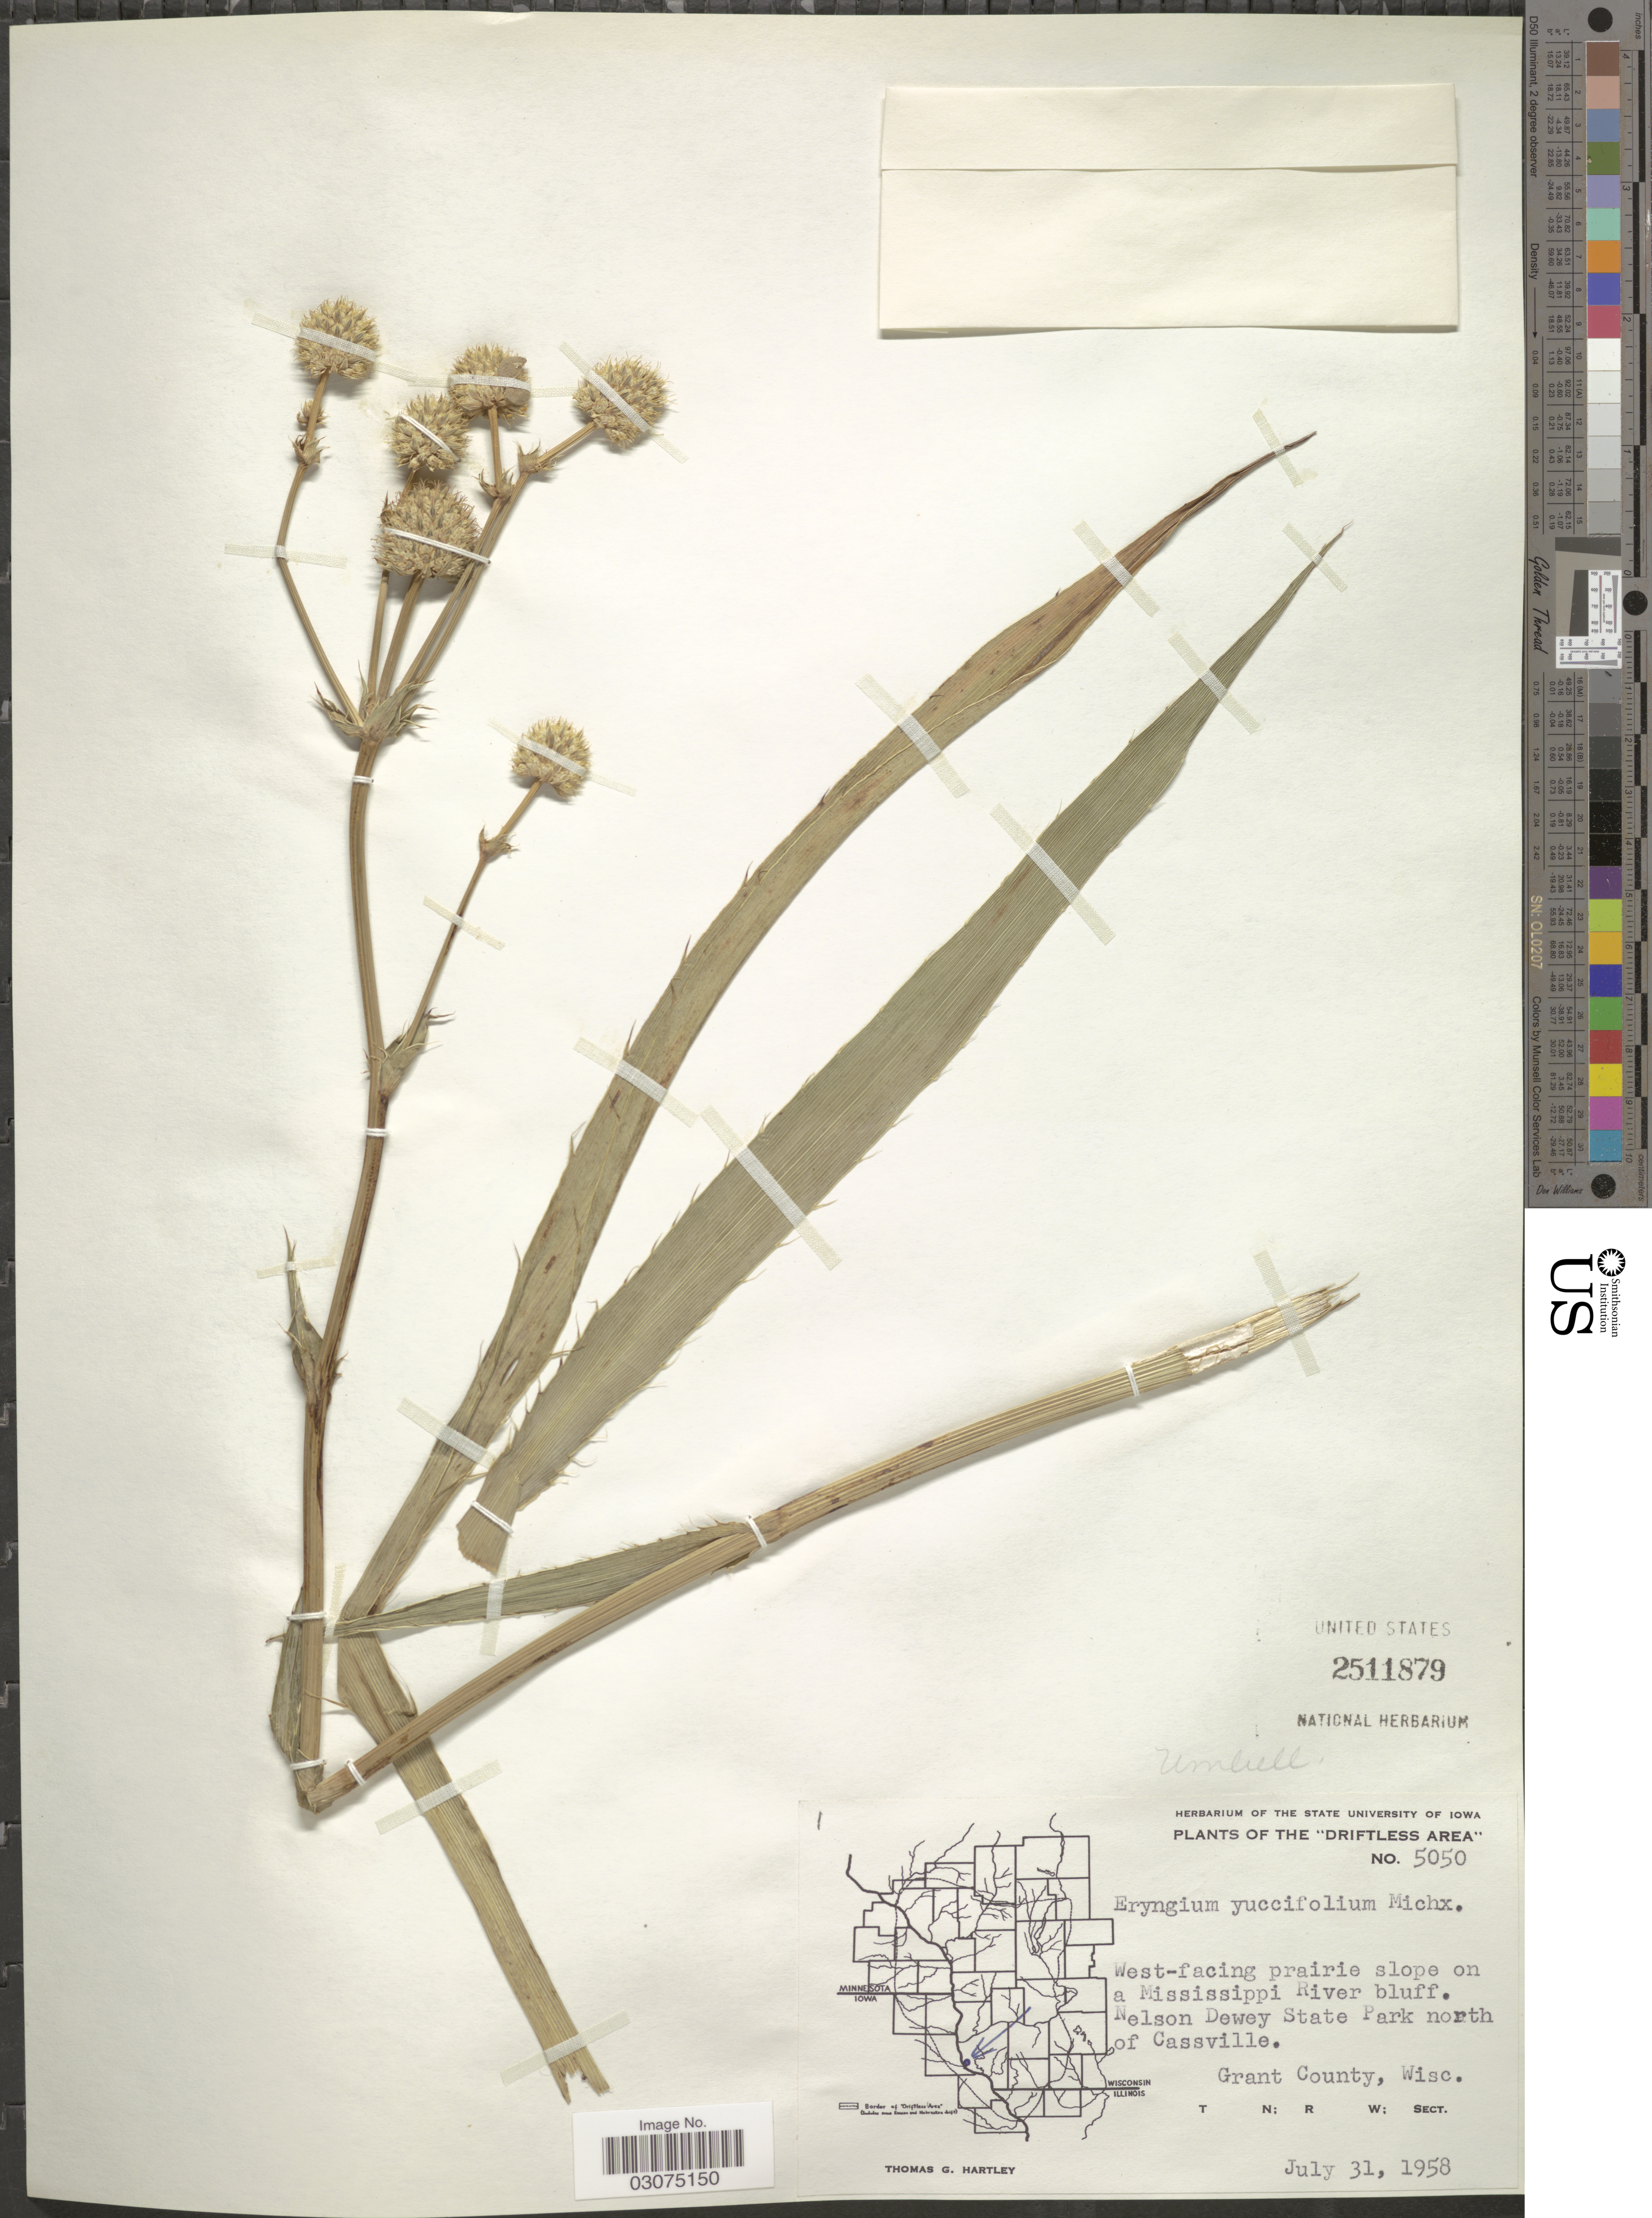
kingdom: Plantae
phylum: Tracheophyta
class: Magnoliopsida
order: Apiales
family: Apiaceae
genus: Eryngium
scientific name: Eryngium yuccifolium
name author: Michx.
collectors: T. G. Hartley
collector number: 5050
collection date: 1958-07-31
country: United States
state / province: Wisconsin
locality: Driftless Area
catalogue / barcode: US 2511879